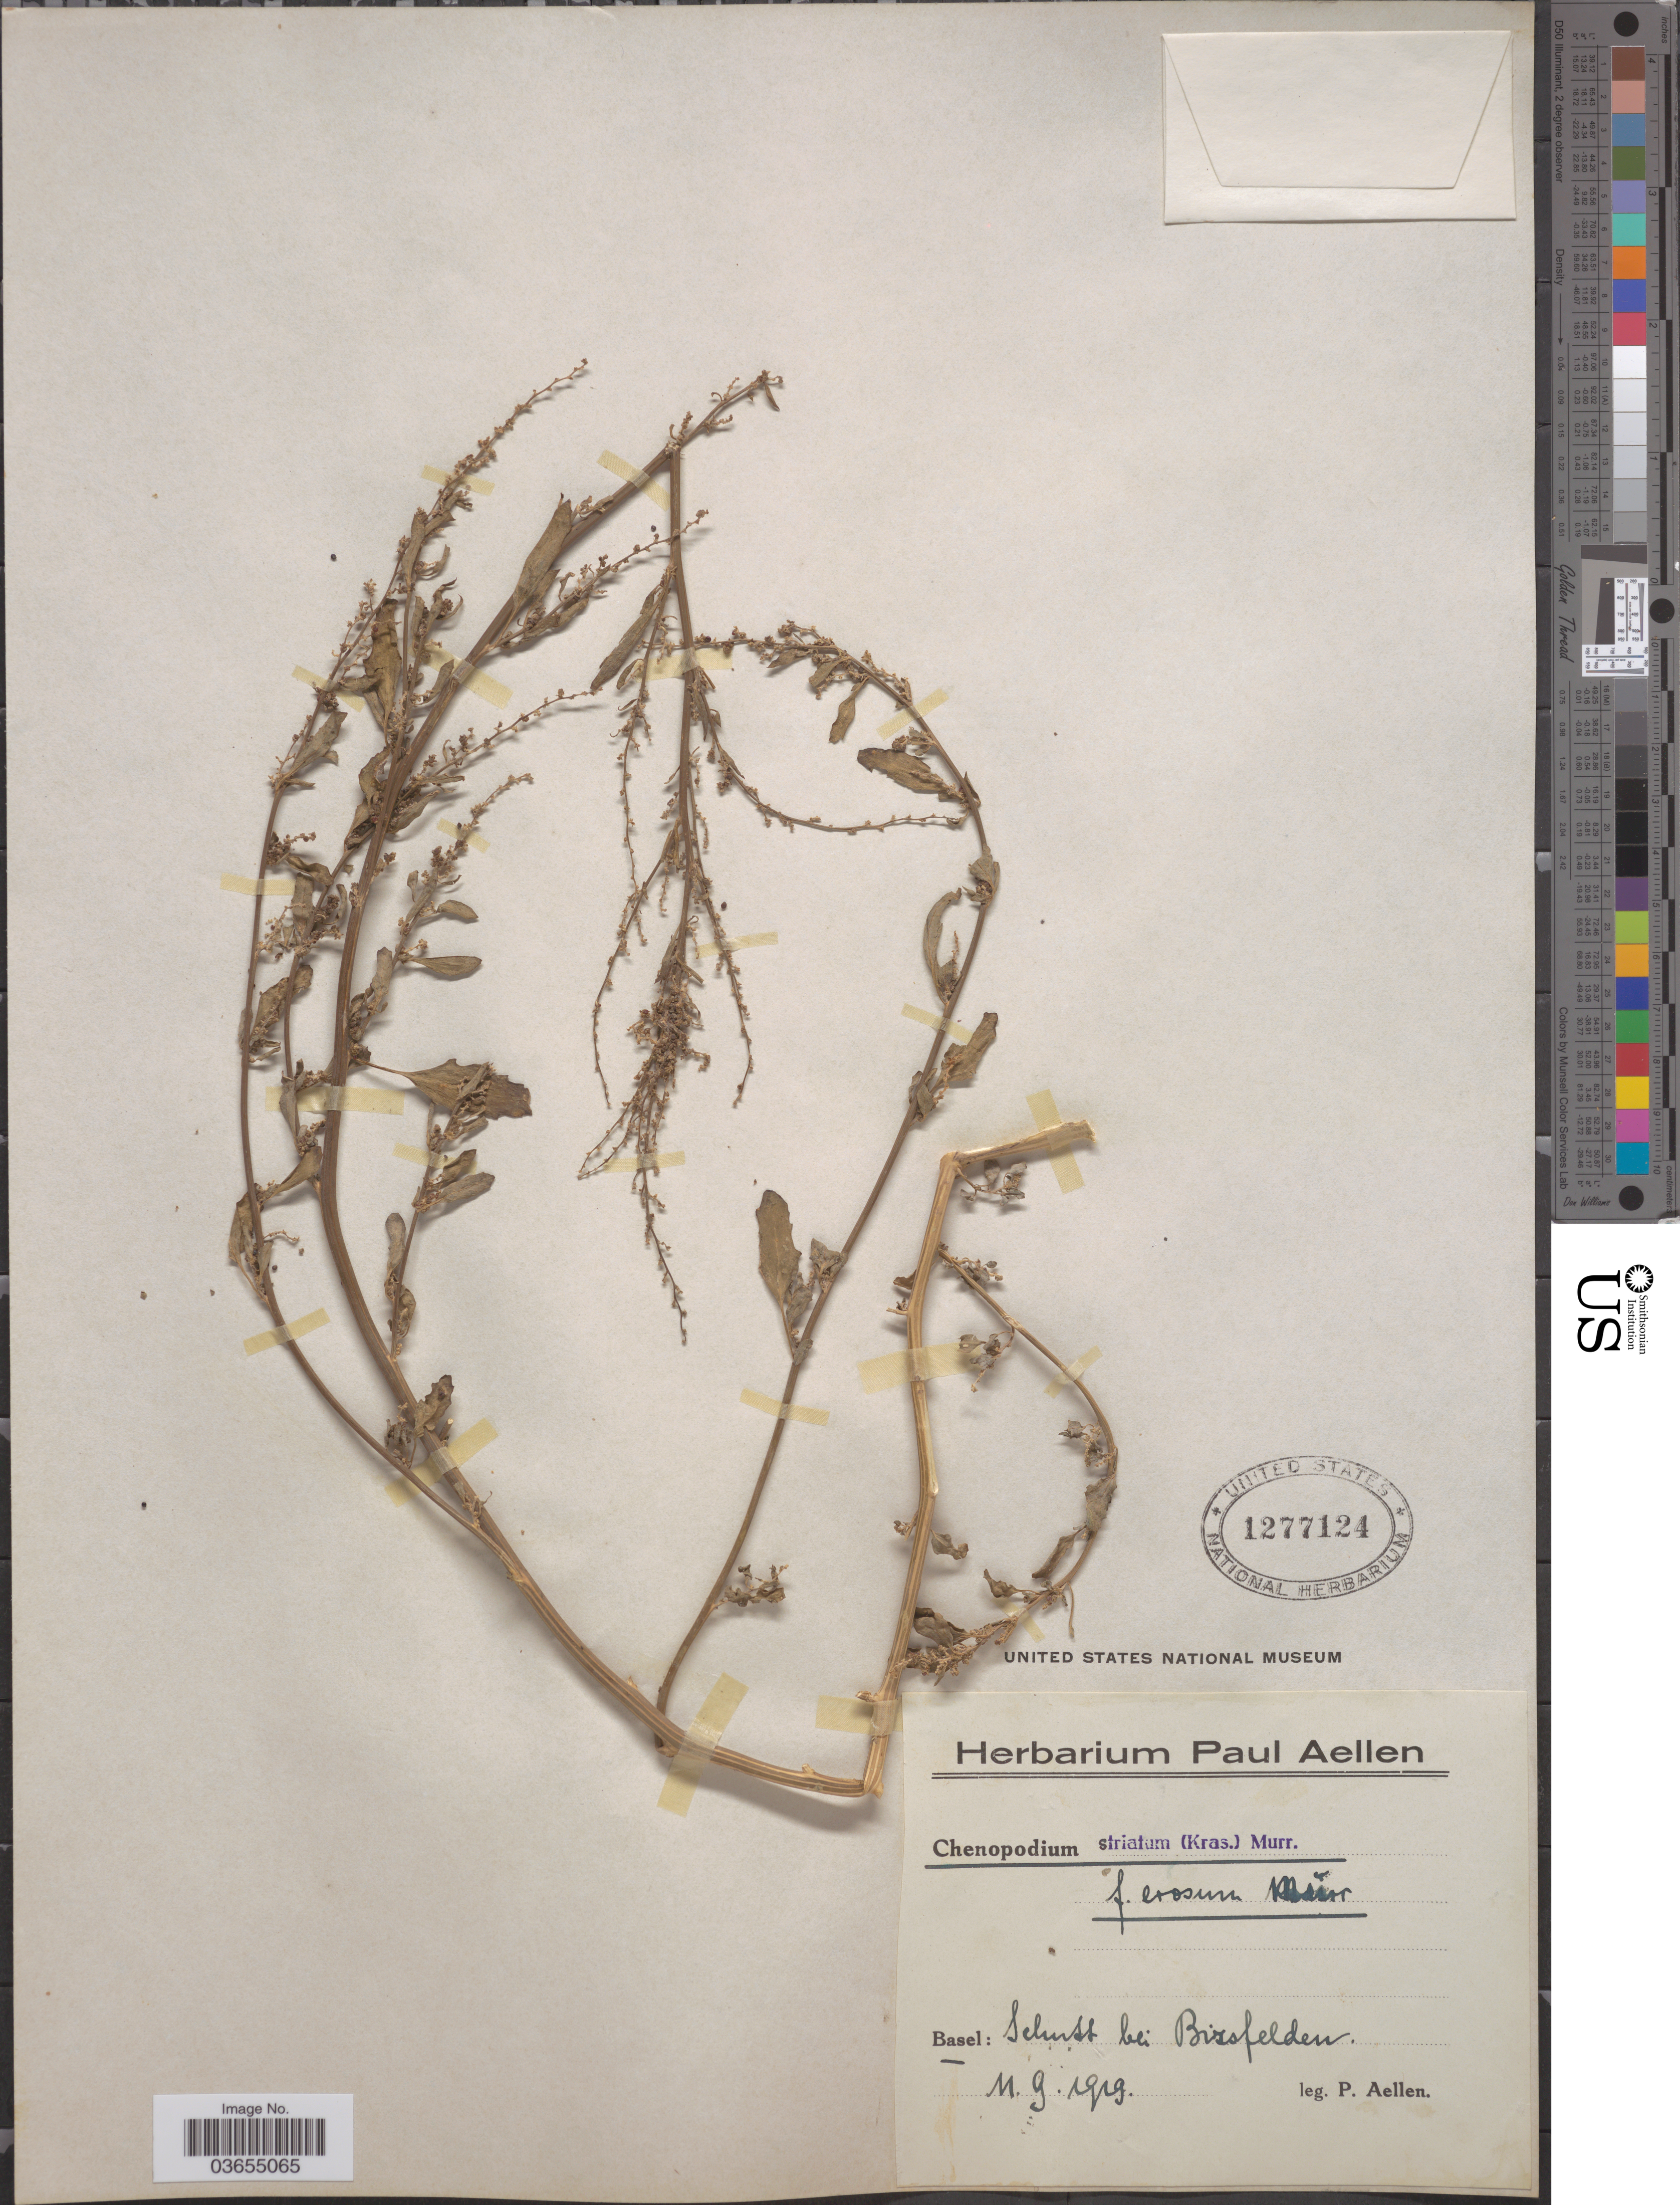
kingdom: Plantae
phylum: Tracheophyta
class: Magnoliopsida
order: Caryophyllales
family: Amaranthaceae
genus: Chenopodium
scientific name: Chenopodium striatum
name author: (Krasan) Murr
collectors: P. Aellen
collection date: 1919-09-11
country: Switzerland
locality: Basel: Schutt bei Birsfelden.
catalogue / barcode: US 1277124